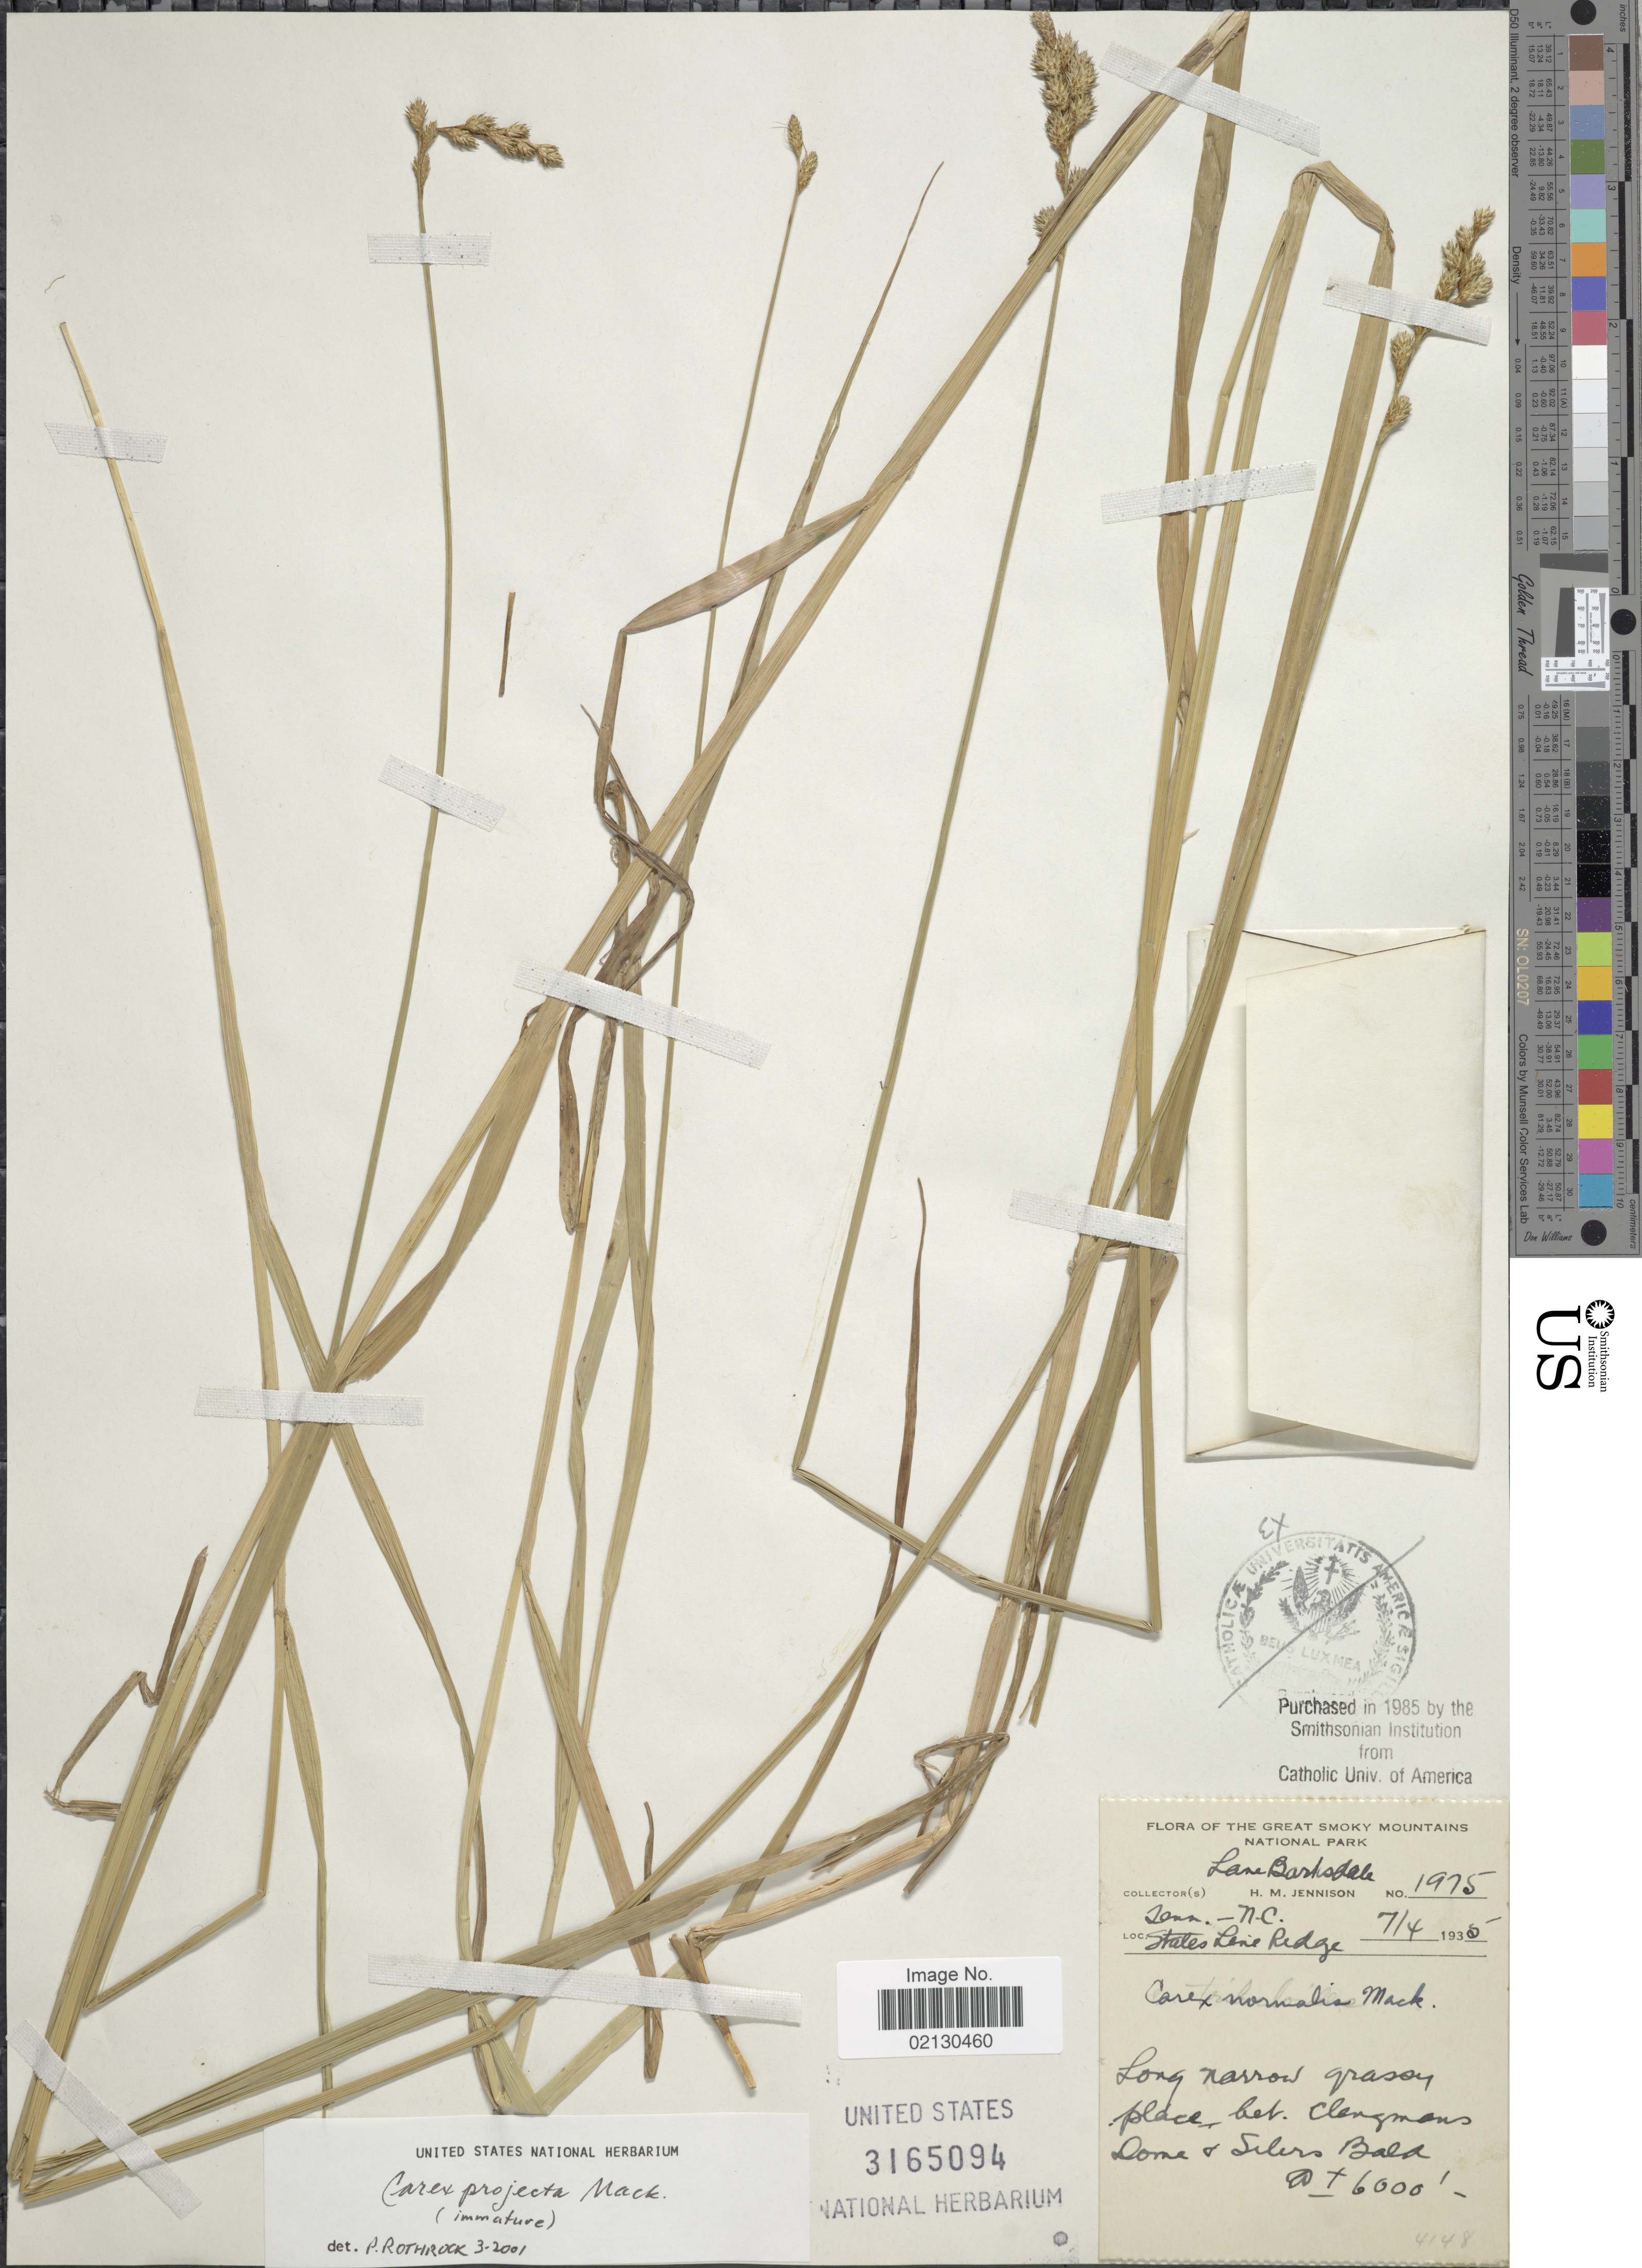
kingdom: Plantae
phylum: Tracheophyta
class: Liliopsida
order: Poales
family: Cyperaceae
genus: Carex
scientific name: Carex projecta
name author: Mack.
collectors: H. Jennison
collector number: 1975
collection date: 1935-07-04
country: United States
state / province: North Carolina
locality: Great Smoky Mountains National Park. Lane Barksdale. Sates Lane Ridge. Clingmans Dome & Silers Bald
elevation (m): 1829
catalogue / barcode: US 3165094